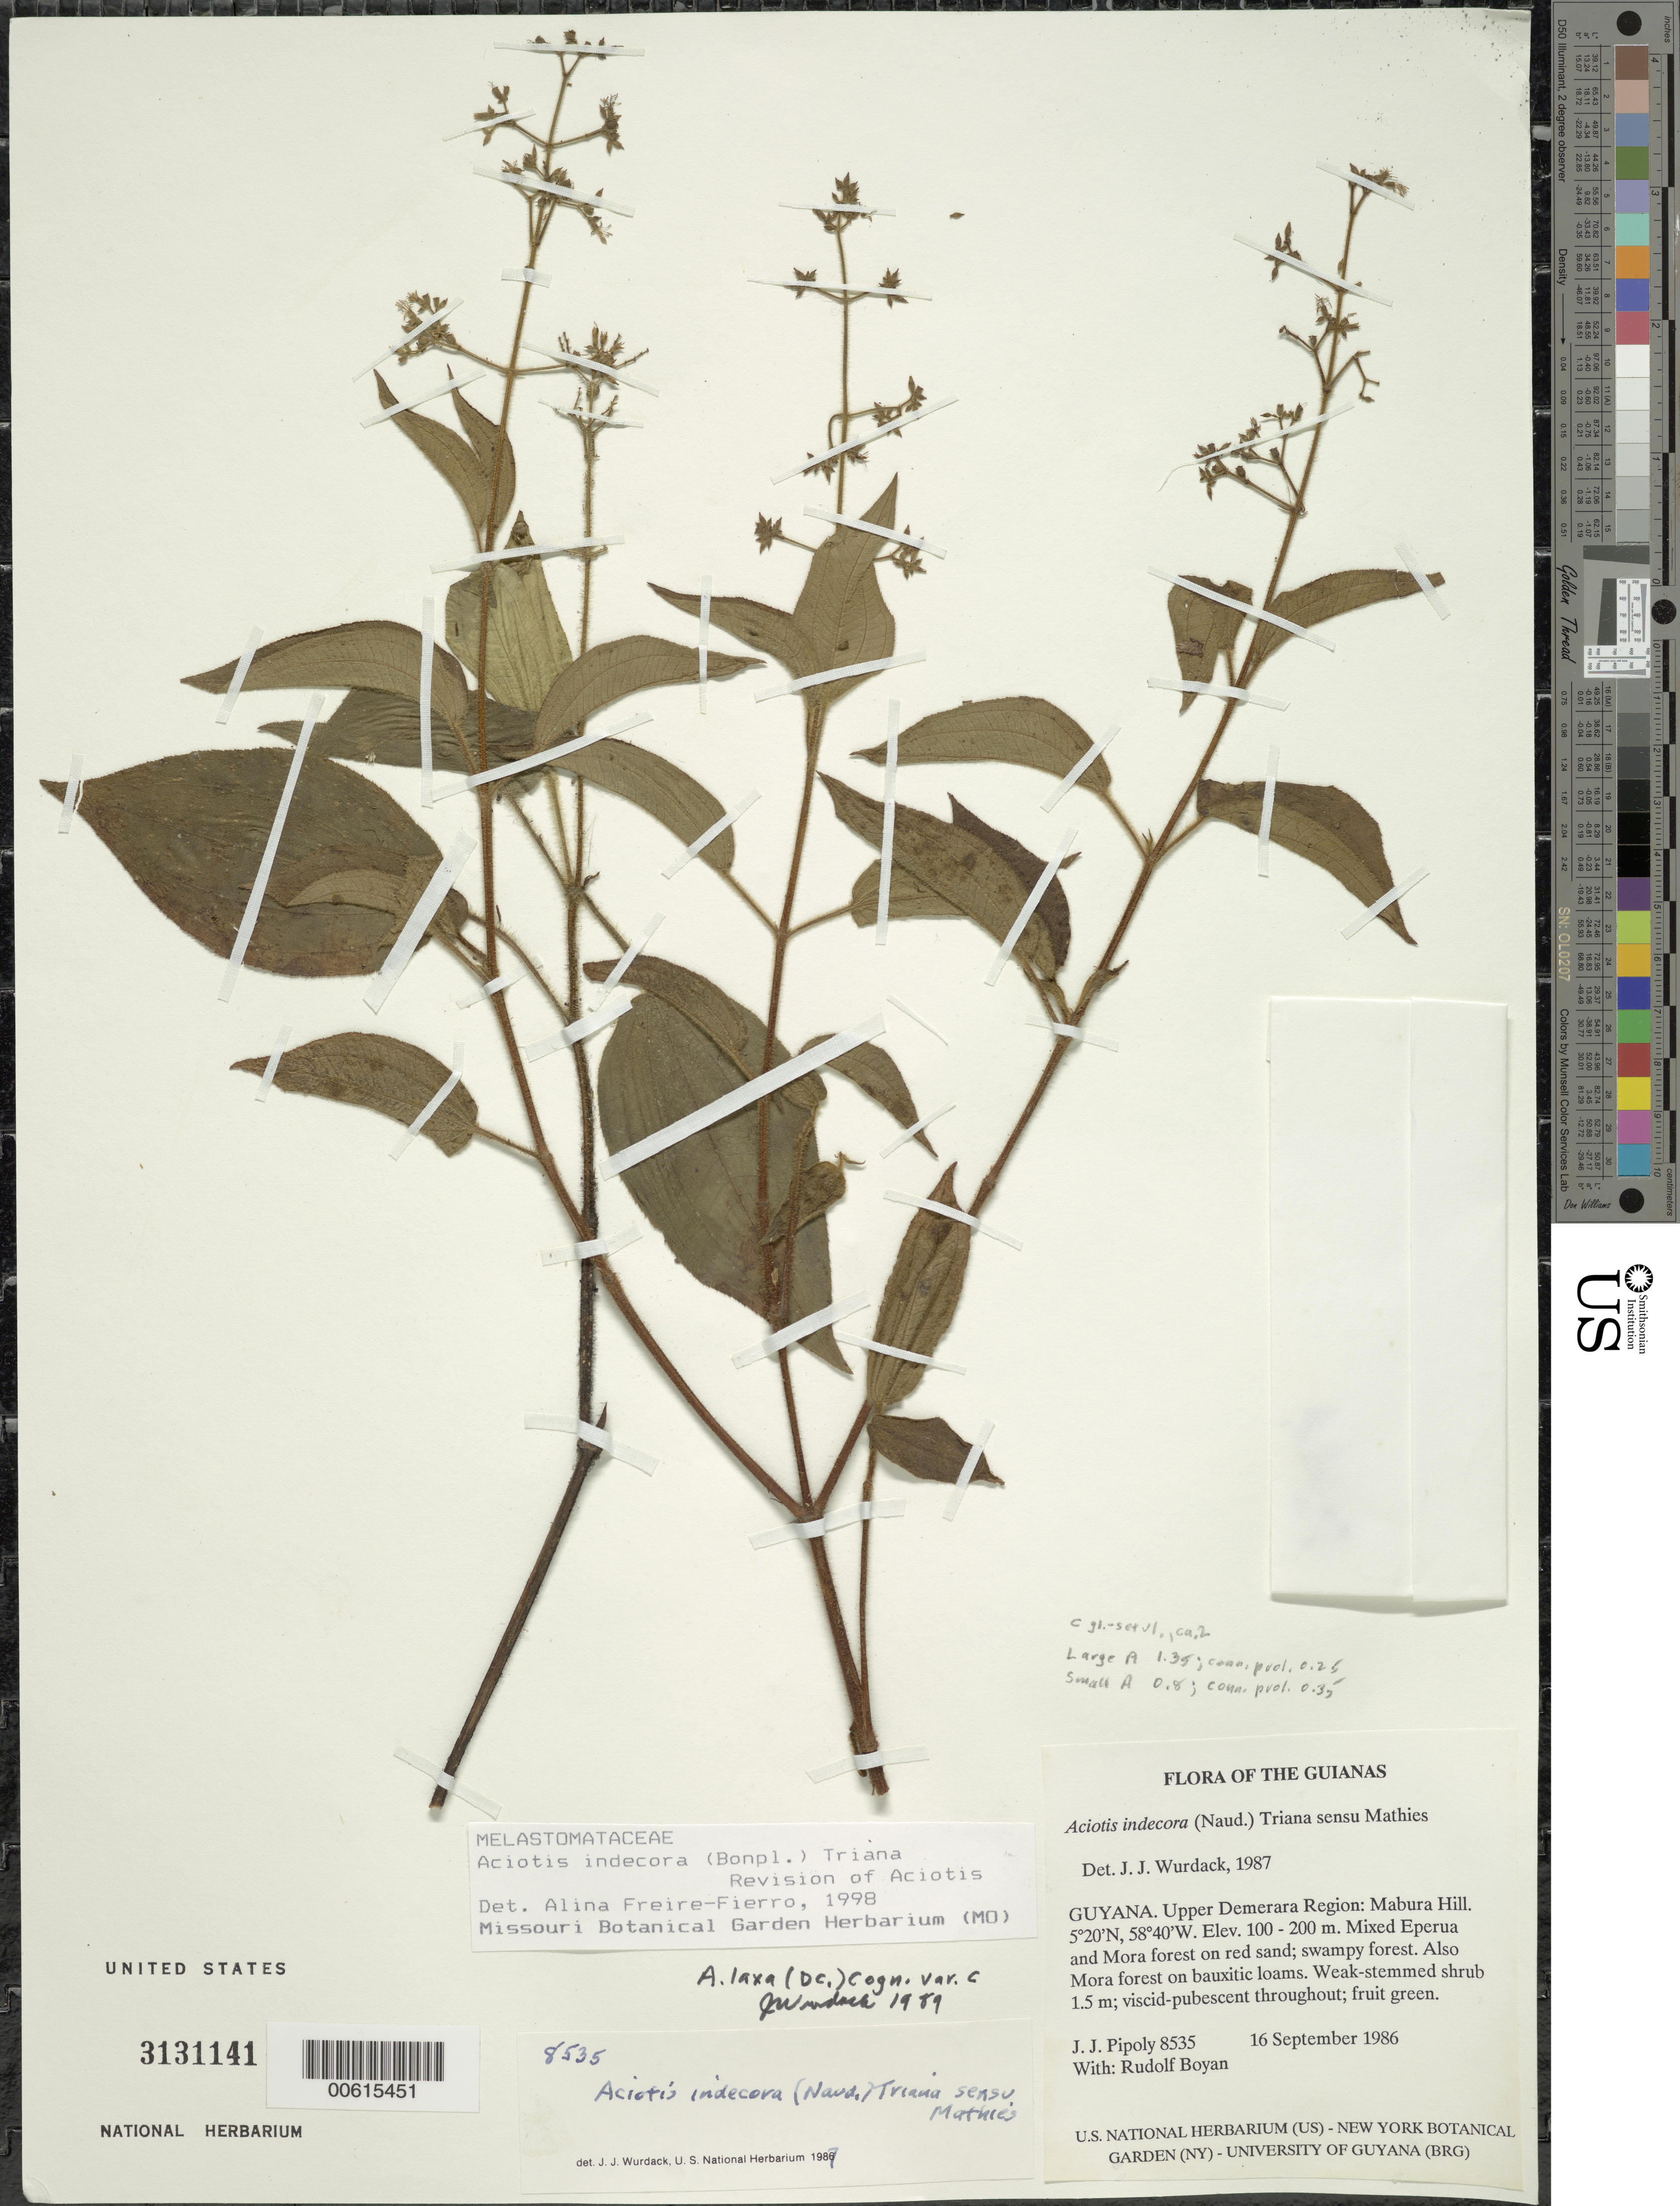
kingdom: Plantae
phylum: Tracheophyta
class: Magnoliopsida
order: Myrtales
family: Melastomataceae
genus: Aciotis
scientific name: Aciotis laxa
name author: (DC.) Cogn.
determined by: Wurdack, John J., (US), US (UNITED STATES)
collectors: J. J. Pipoly & R. Boyan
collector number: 8535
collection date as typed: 16 September 1986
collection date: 1986-09-16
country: Guyana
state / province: U. Demerara-Berbice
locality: Mabura Hill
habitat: Mixed Eperua and Mora forest on red sand; swampy forest. Also Mora forest on bauxitic loams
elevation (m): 100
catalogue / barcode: US 3131141